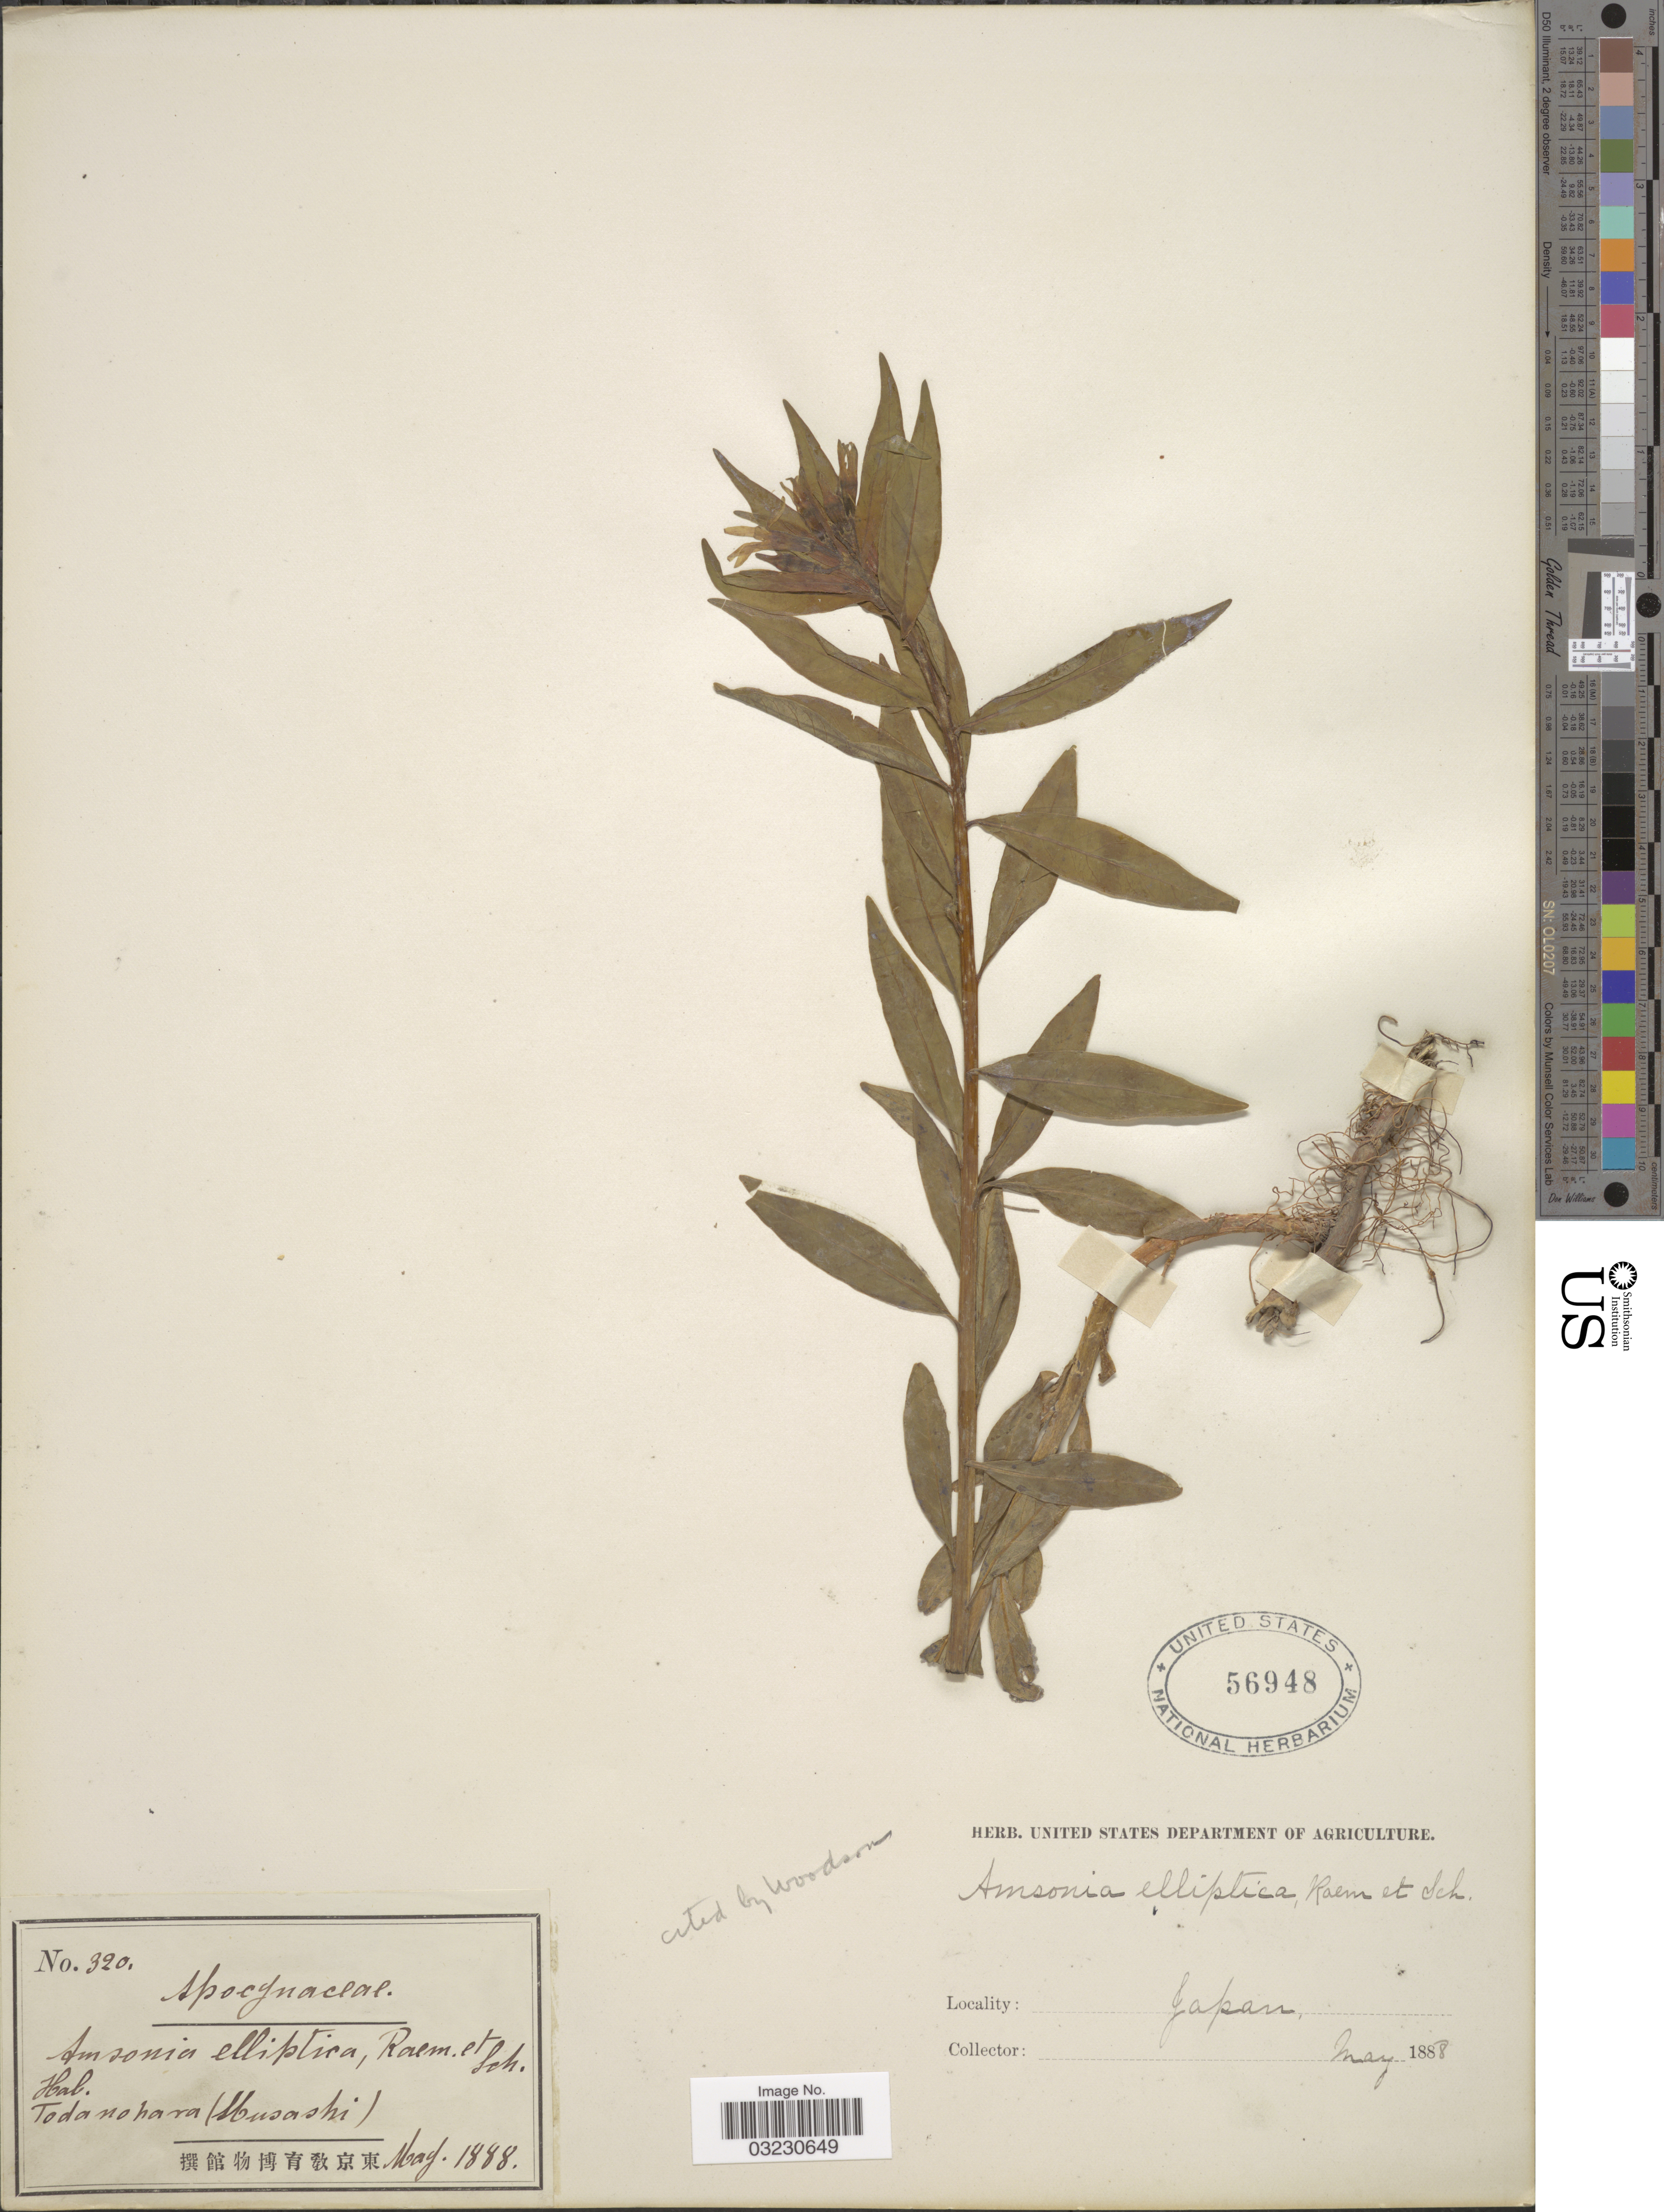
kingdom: Plantae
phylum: Tracheophyta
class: Magnoliopsida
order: Gentianales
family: Apocynaceae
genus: Amsonia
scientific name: Amsonia elliptica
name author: (Thunb.) Roem. & Schult.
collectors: Facchini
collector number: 320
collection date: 1888-05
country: Japan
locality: Todanohara (Musashi).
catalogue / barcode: US 56948